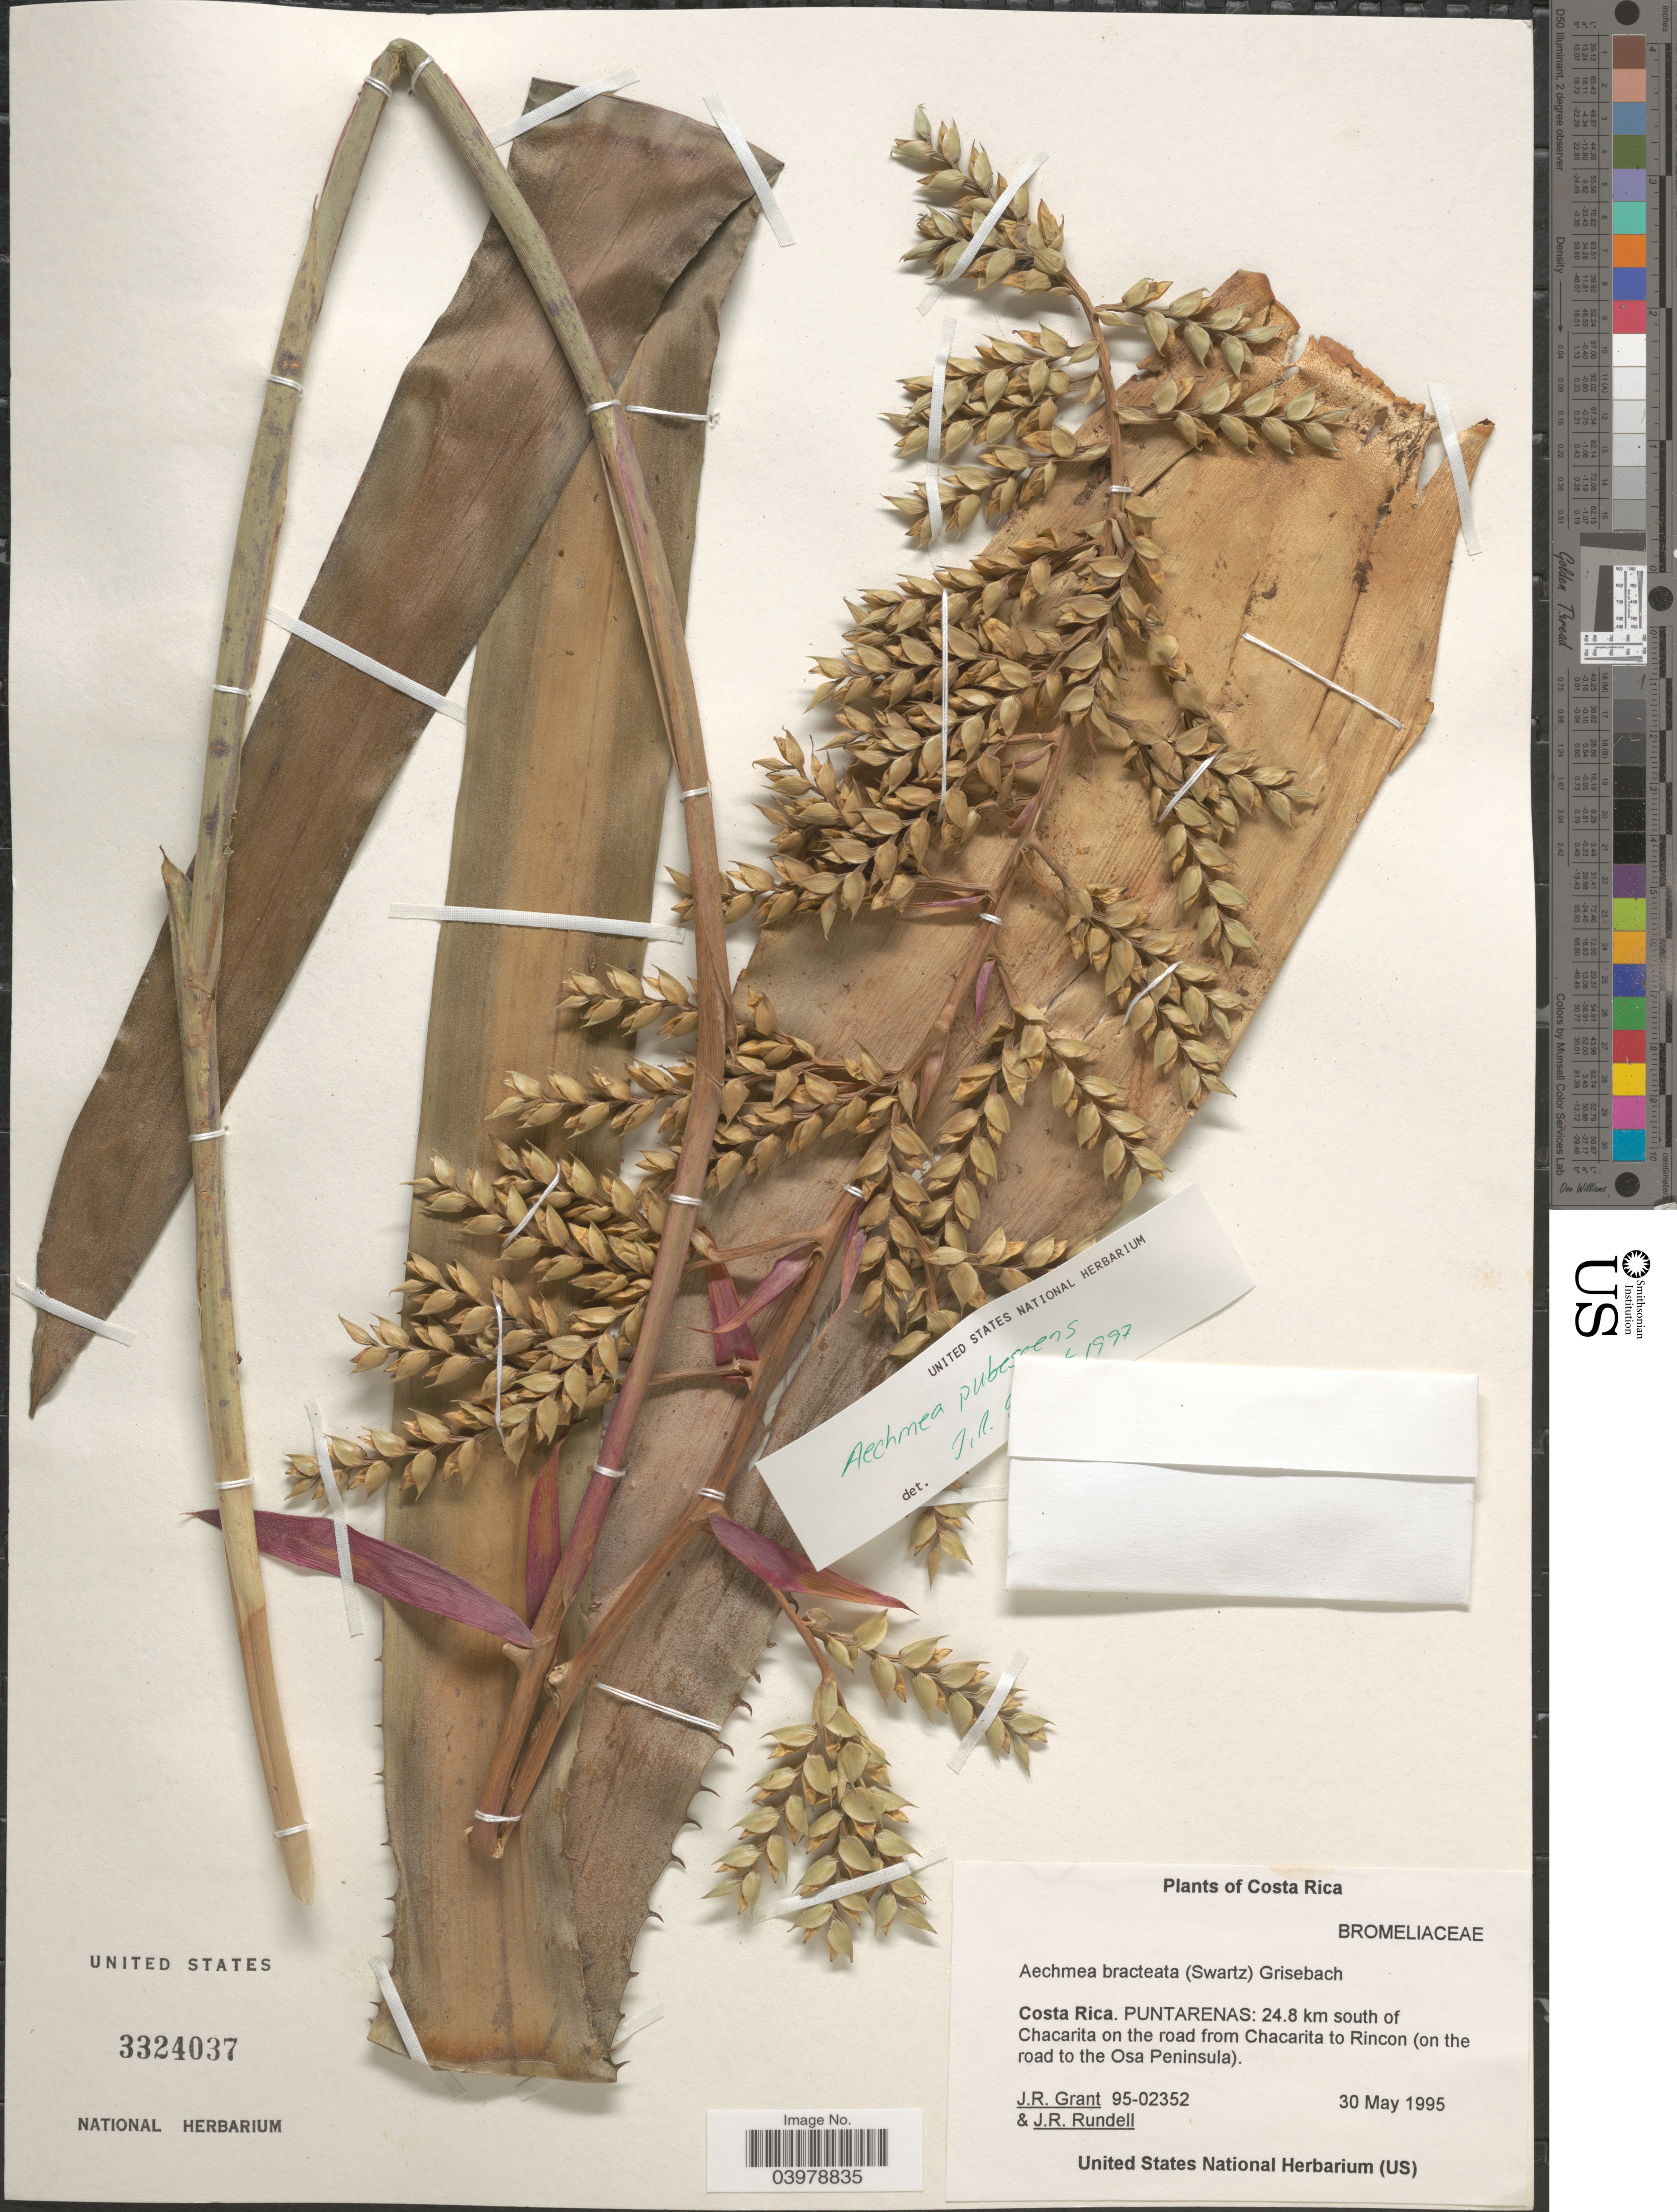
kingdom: Plantae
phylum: Tracheophyta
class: Liliopsida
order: Poales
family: Bromeliaceae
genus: Aechmea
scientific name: Aechmea pubescens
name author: Baker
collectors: J. Grant & J. R. Rundell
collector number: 95-02352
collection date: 1995-05-30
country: Costa Rica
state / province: Puntarenas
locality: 24.8 km south of Chacarita on the road from Chacarita to Rincon (on the road to the Osa Peninsula).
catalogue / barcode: US 3324037